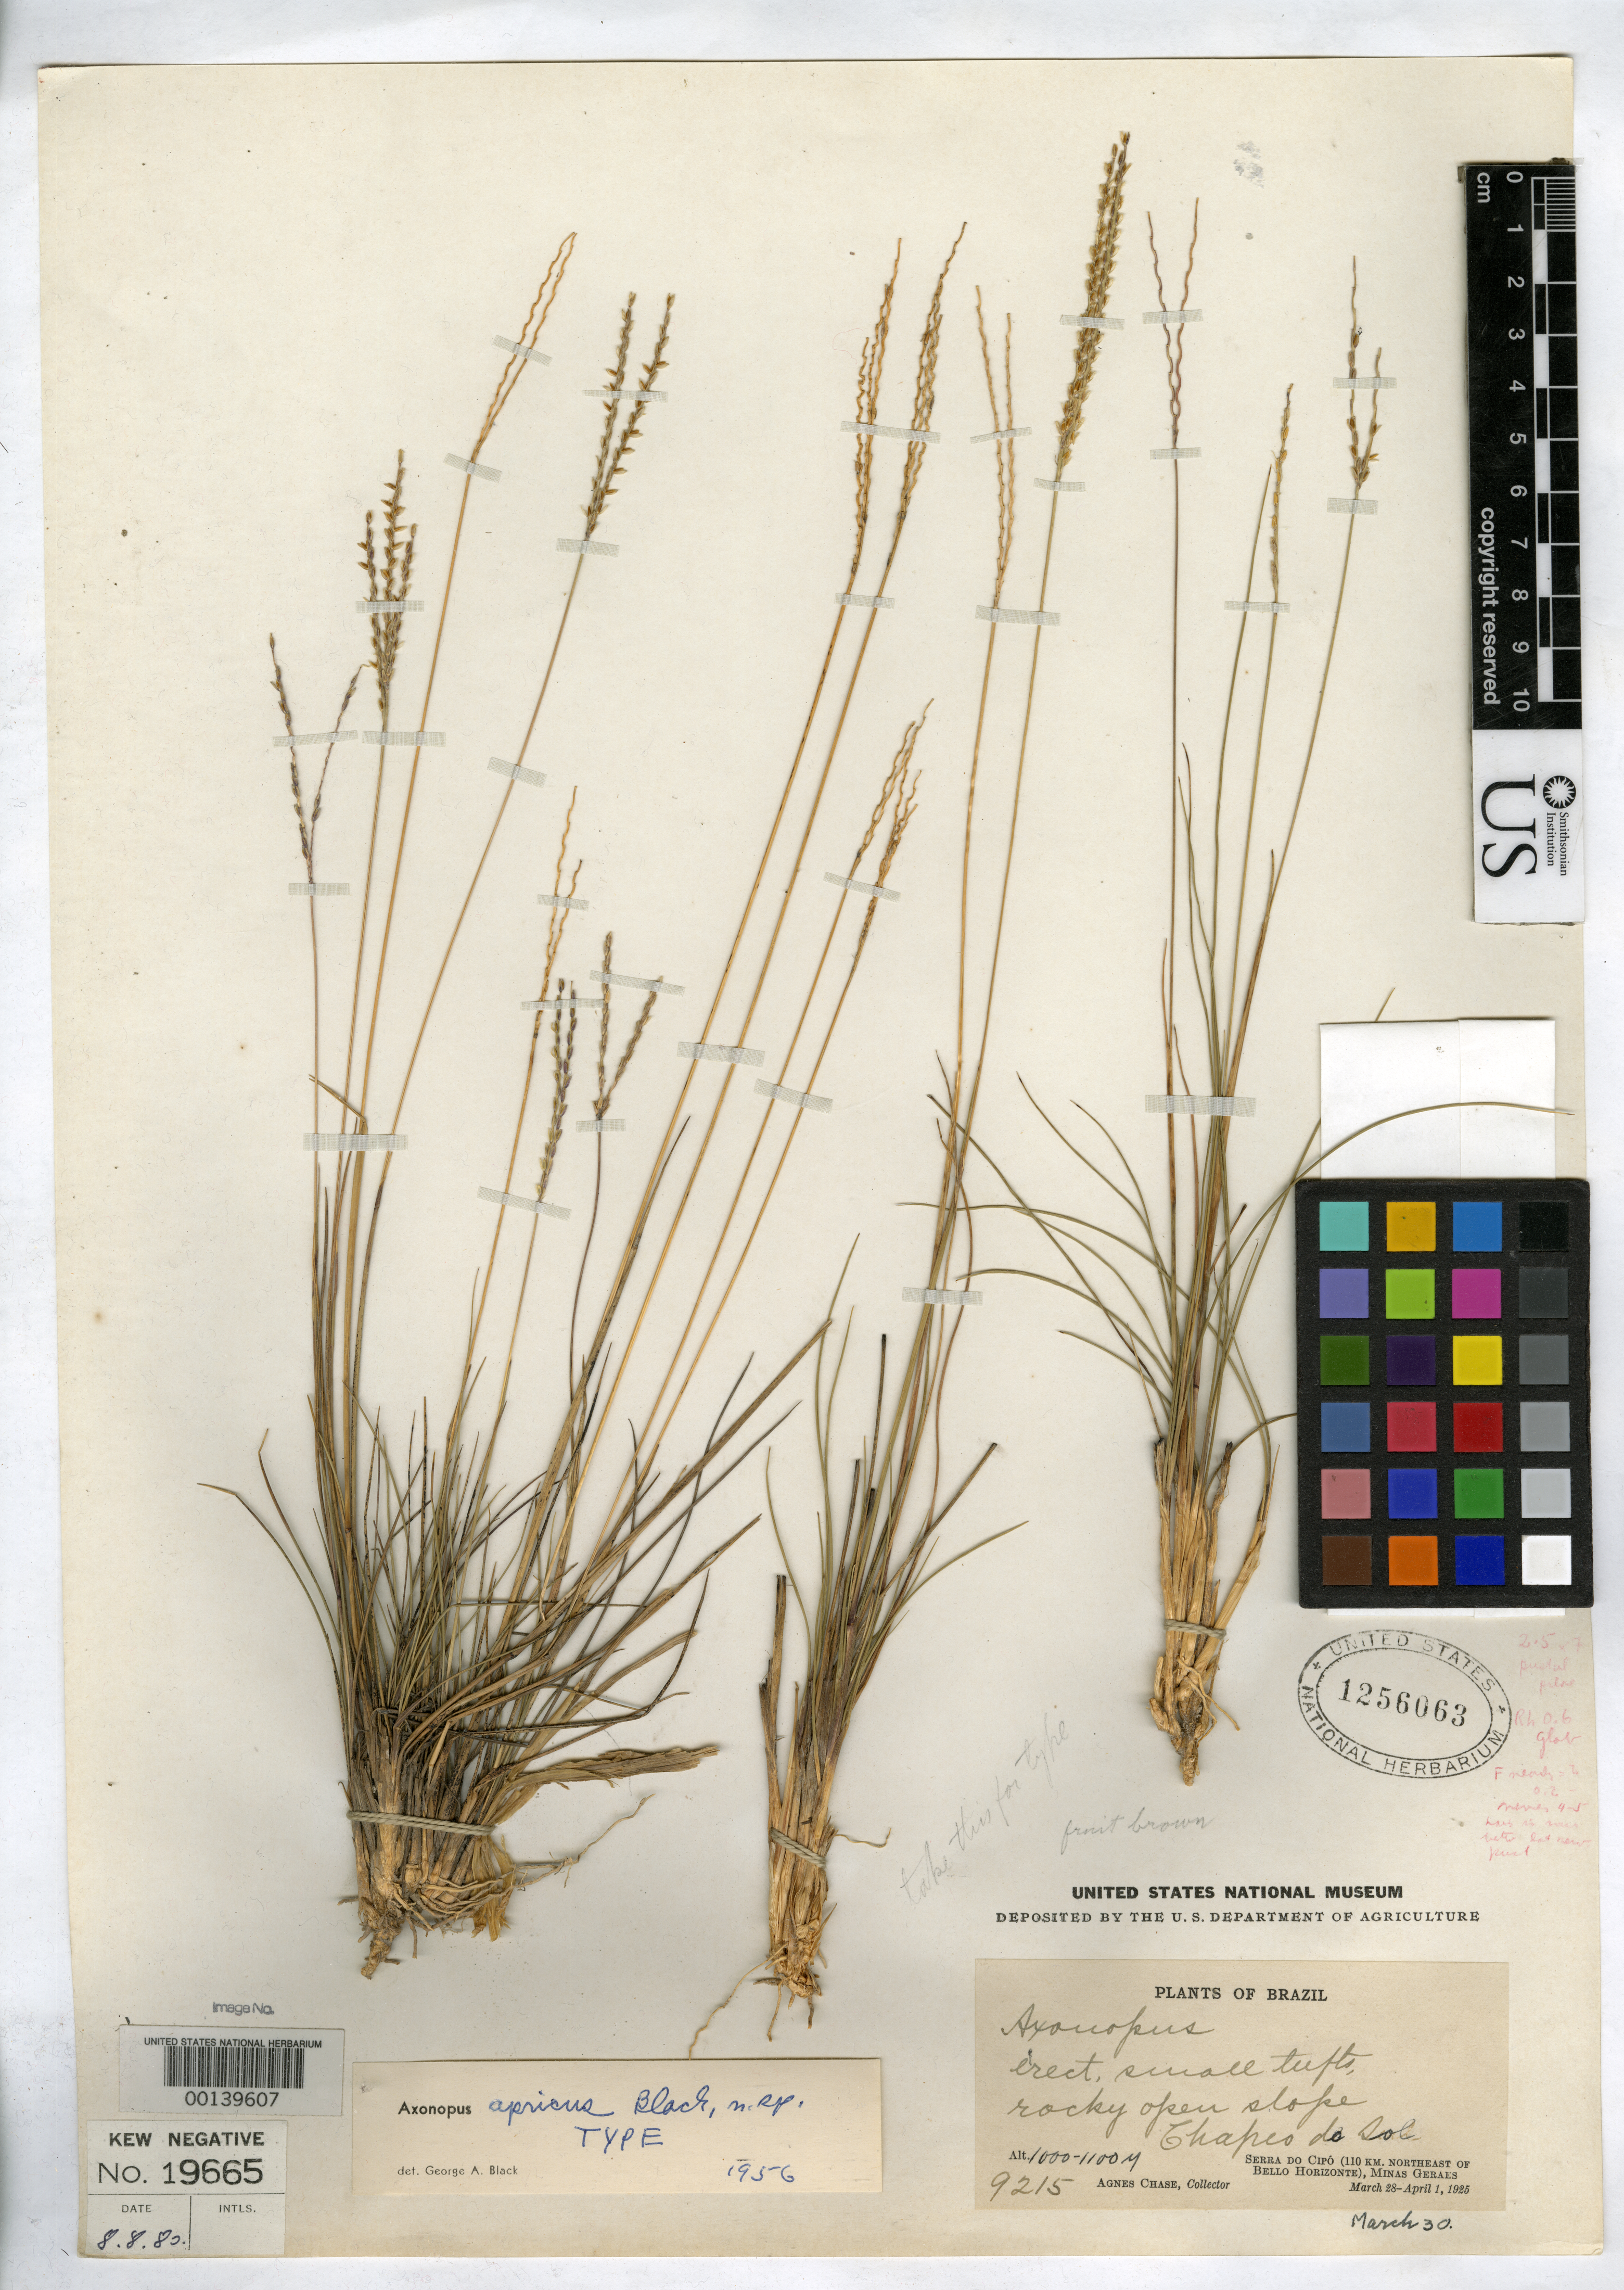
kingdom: Plantae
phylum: Tracheophyta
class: Liliopsida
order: Poales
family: Poaceae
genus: Axonopus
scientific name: Axonopus apricus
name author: G.A. Black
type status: Holotype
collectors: A. Chase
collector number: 9215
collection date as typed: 30 Mar 1925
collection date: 1925-03-30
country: Brazil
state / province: Minas Gerais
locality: Chapeo do Sol, Serra do Cipo, 110 km NE of Bello Horizonte.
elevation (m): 1000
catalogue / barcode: US 1256063